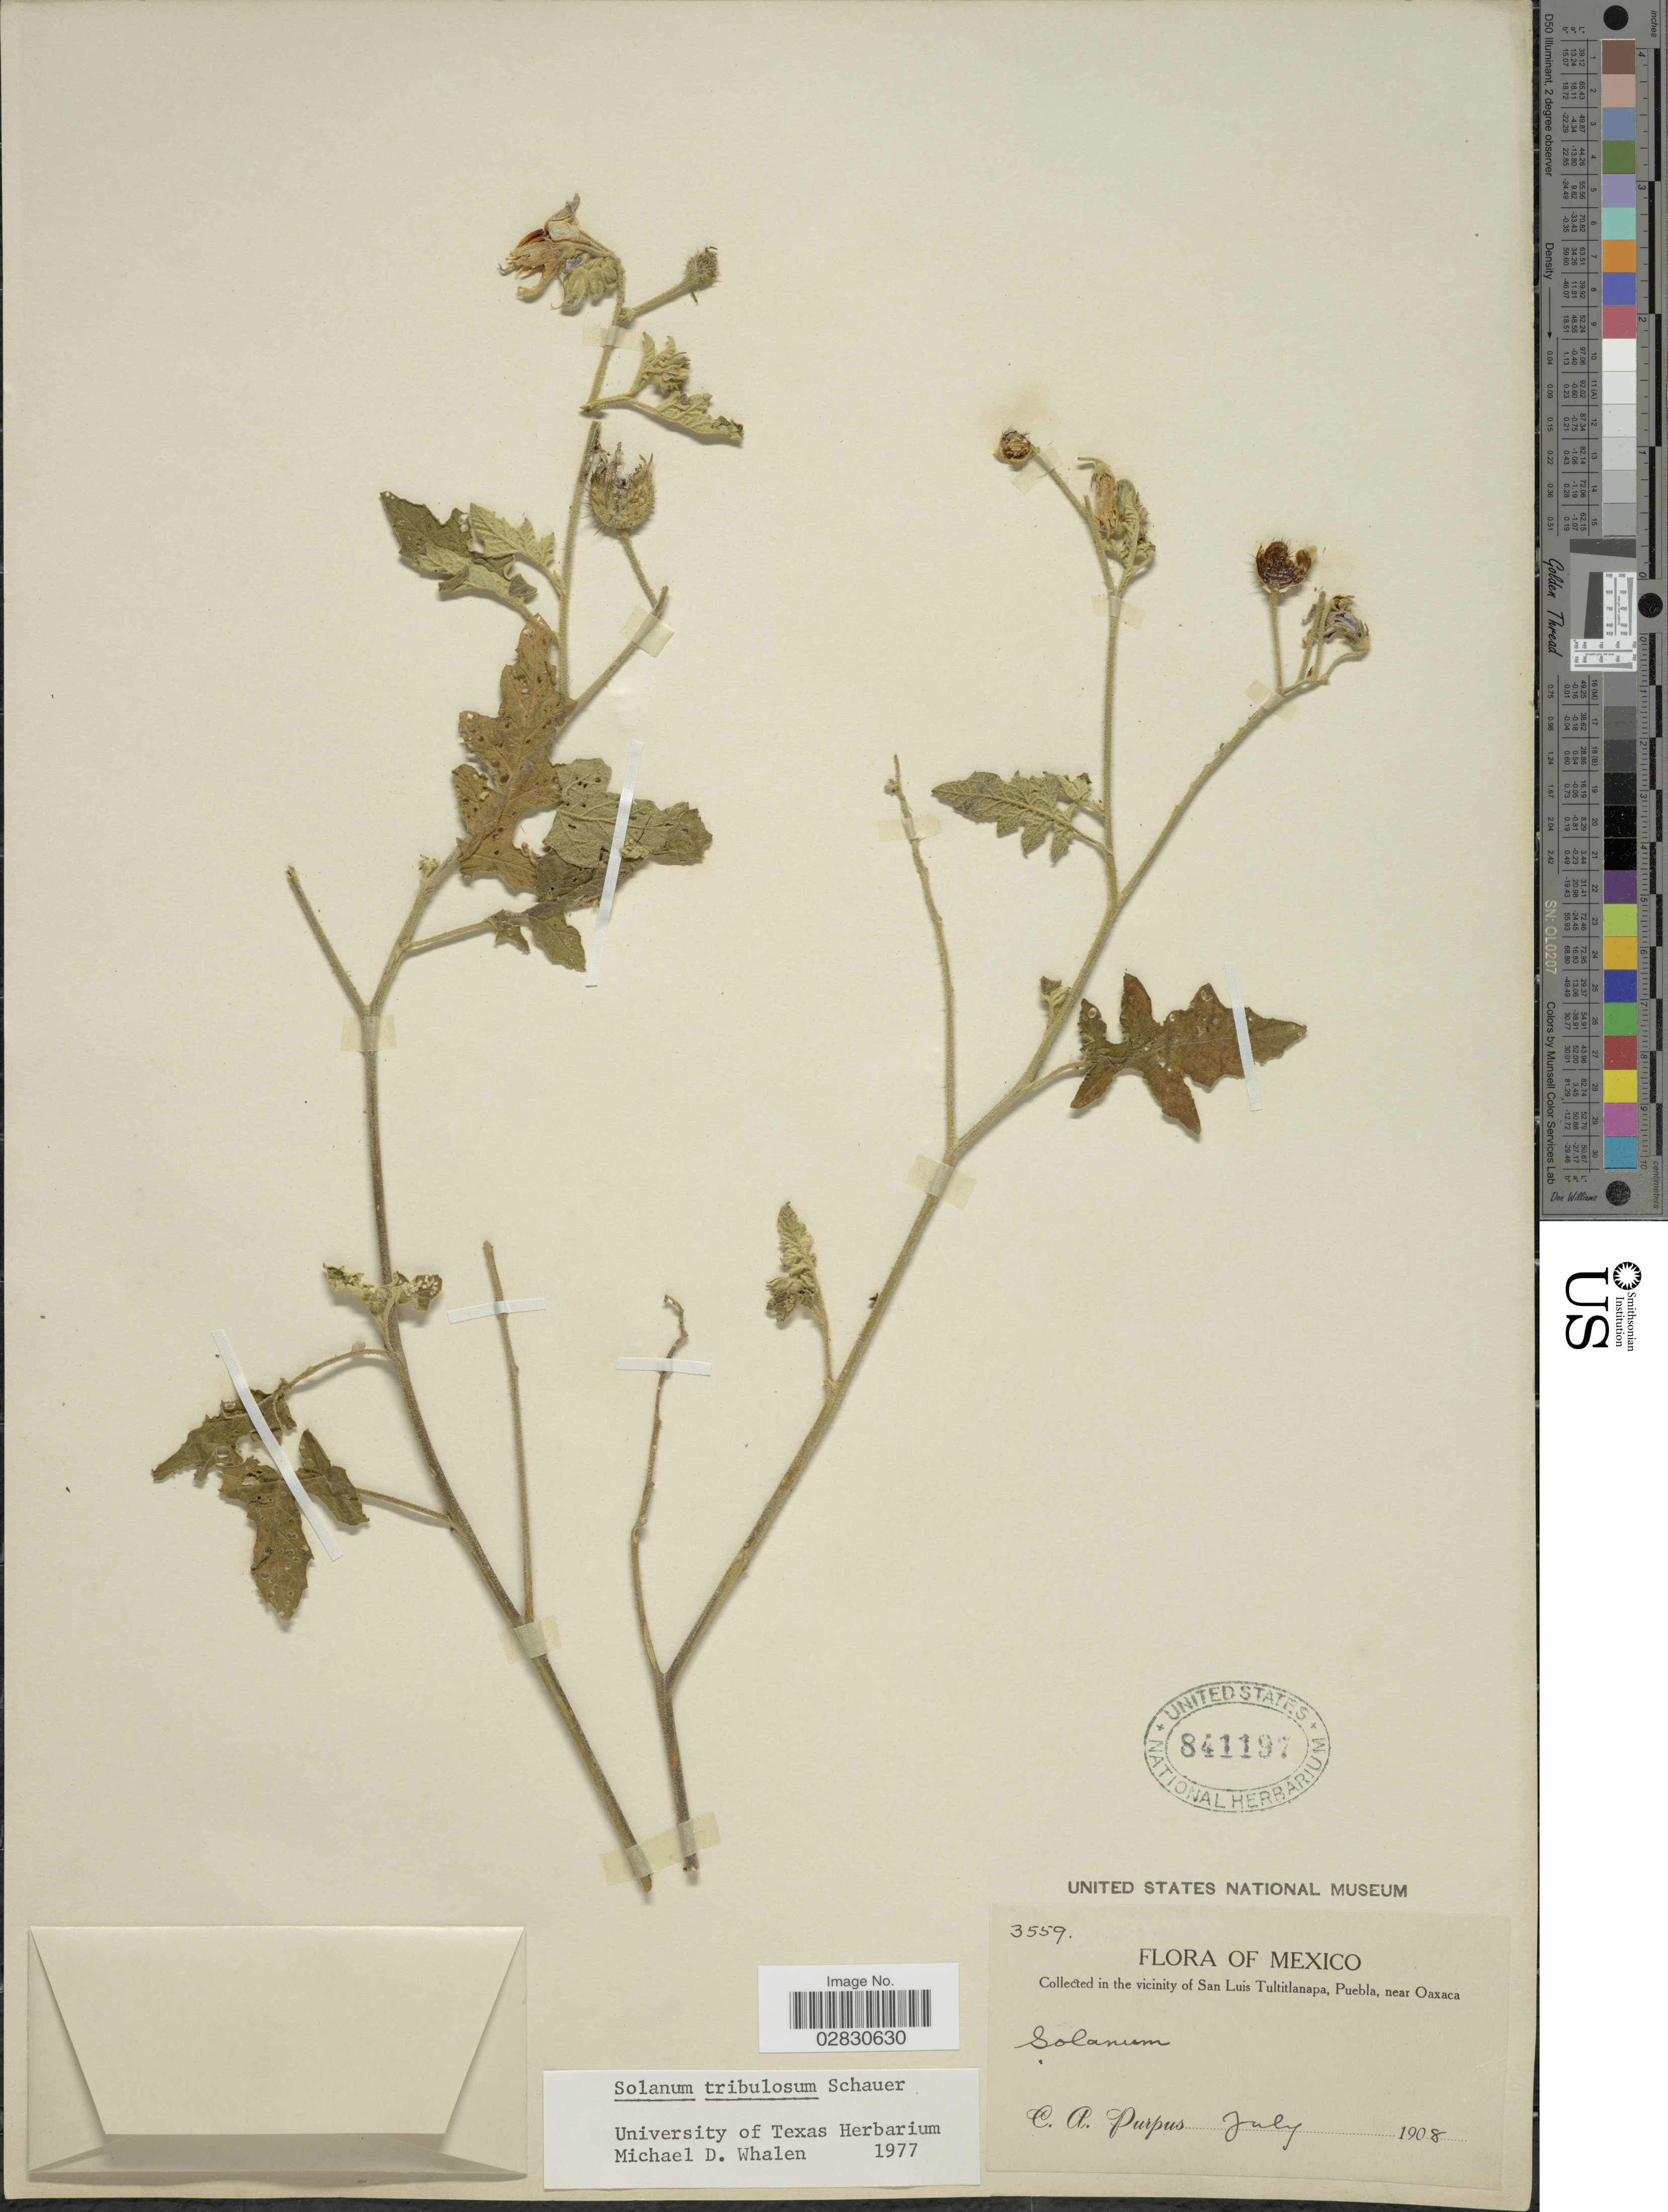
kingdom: Plantae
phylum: Tracheophyta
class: Magnoliopsida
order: Solanales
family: Solanaceae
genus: Solanum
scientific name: Solanum tribulosum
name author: S. Schauer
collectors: C. A. Purpus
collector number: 3559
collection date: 1908-07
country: Mexico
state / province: Oaxaca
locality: In the vicinity of San Luis Tultitlanapa, near Oaxaca.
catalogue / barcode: US 841197